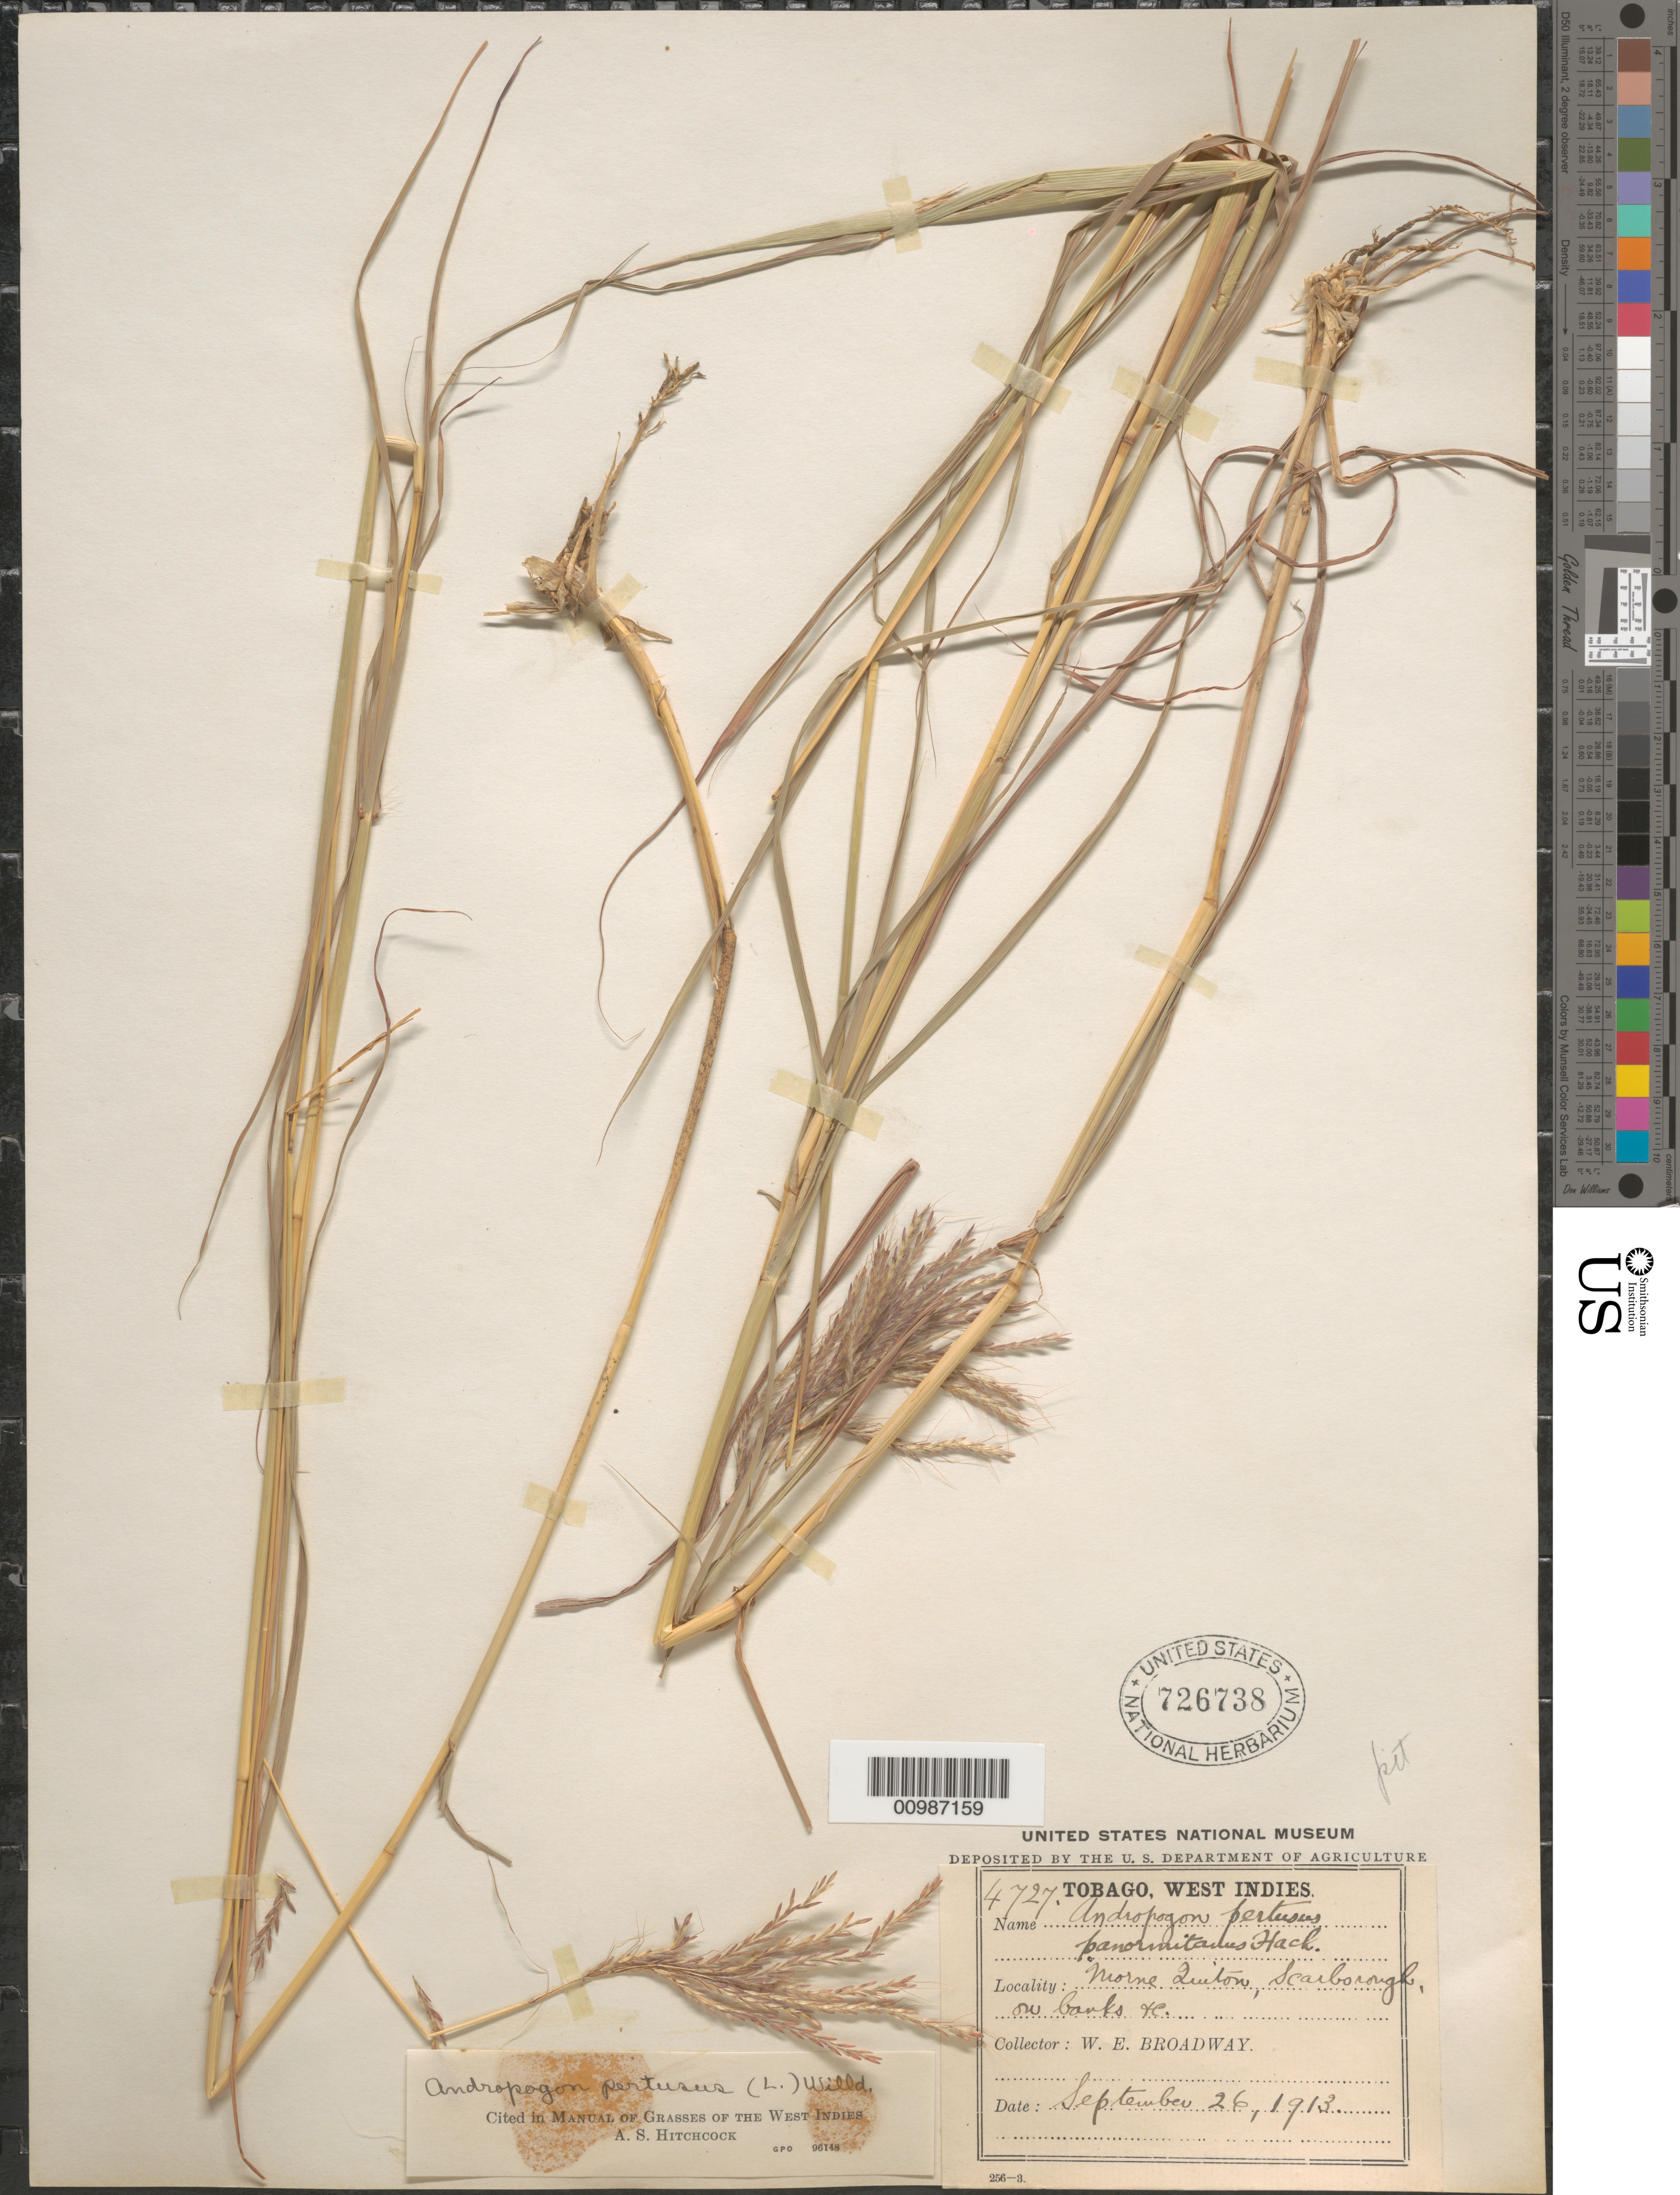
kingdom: Plantae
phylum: Tracheophyta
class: Liliopsida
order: Poales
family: Poaceae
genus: Andropogon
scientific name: Andropogon pertusus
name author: (L.) Willd.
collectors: W. E. Broadway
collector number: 4727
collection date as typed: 26 Sep 1913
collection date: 1913-09-26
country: Trinidad and Tobago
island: Tobago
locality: Scarborough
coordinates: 0 N, 0 E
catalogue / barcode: US 726738